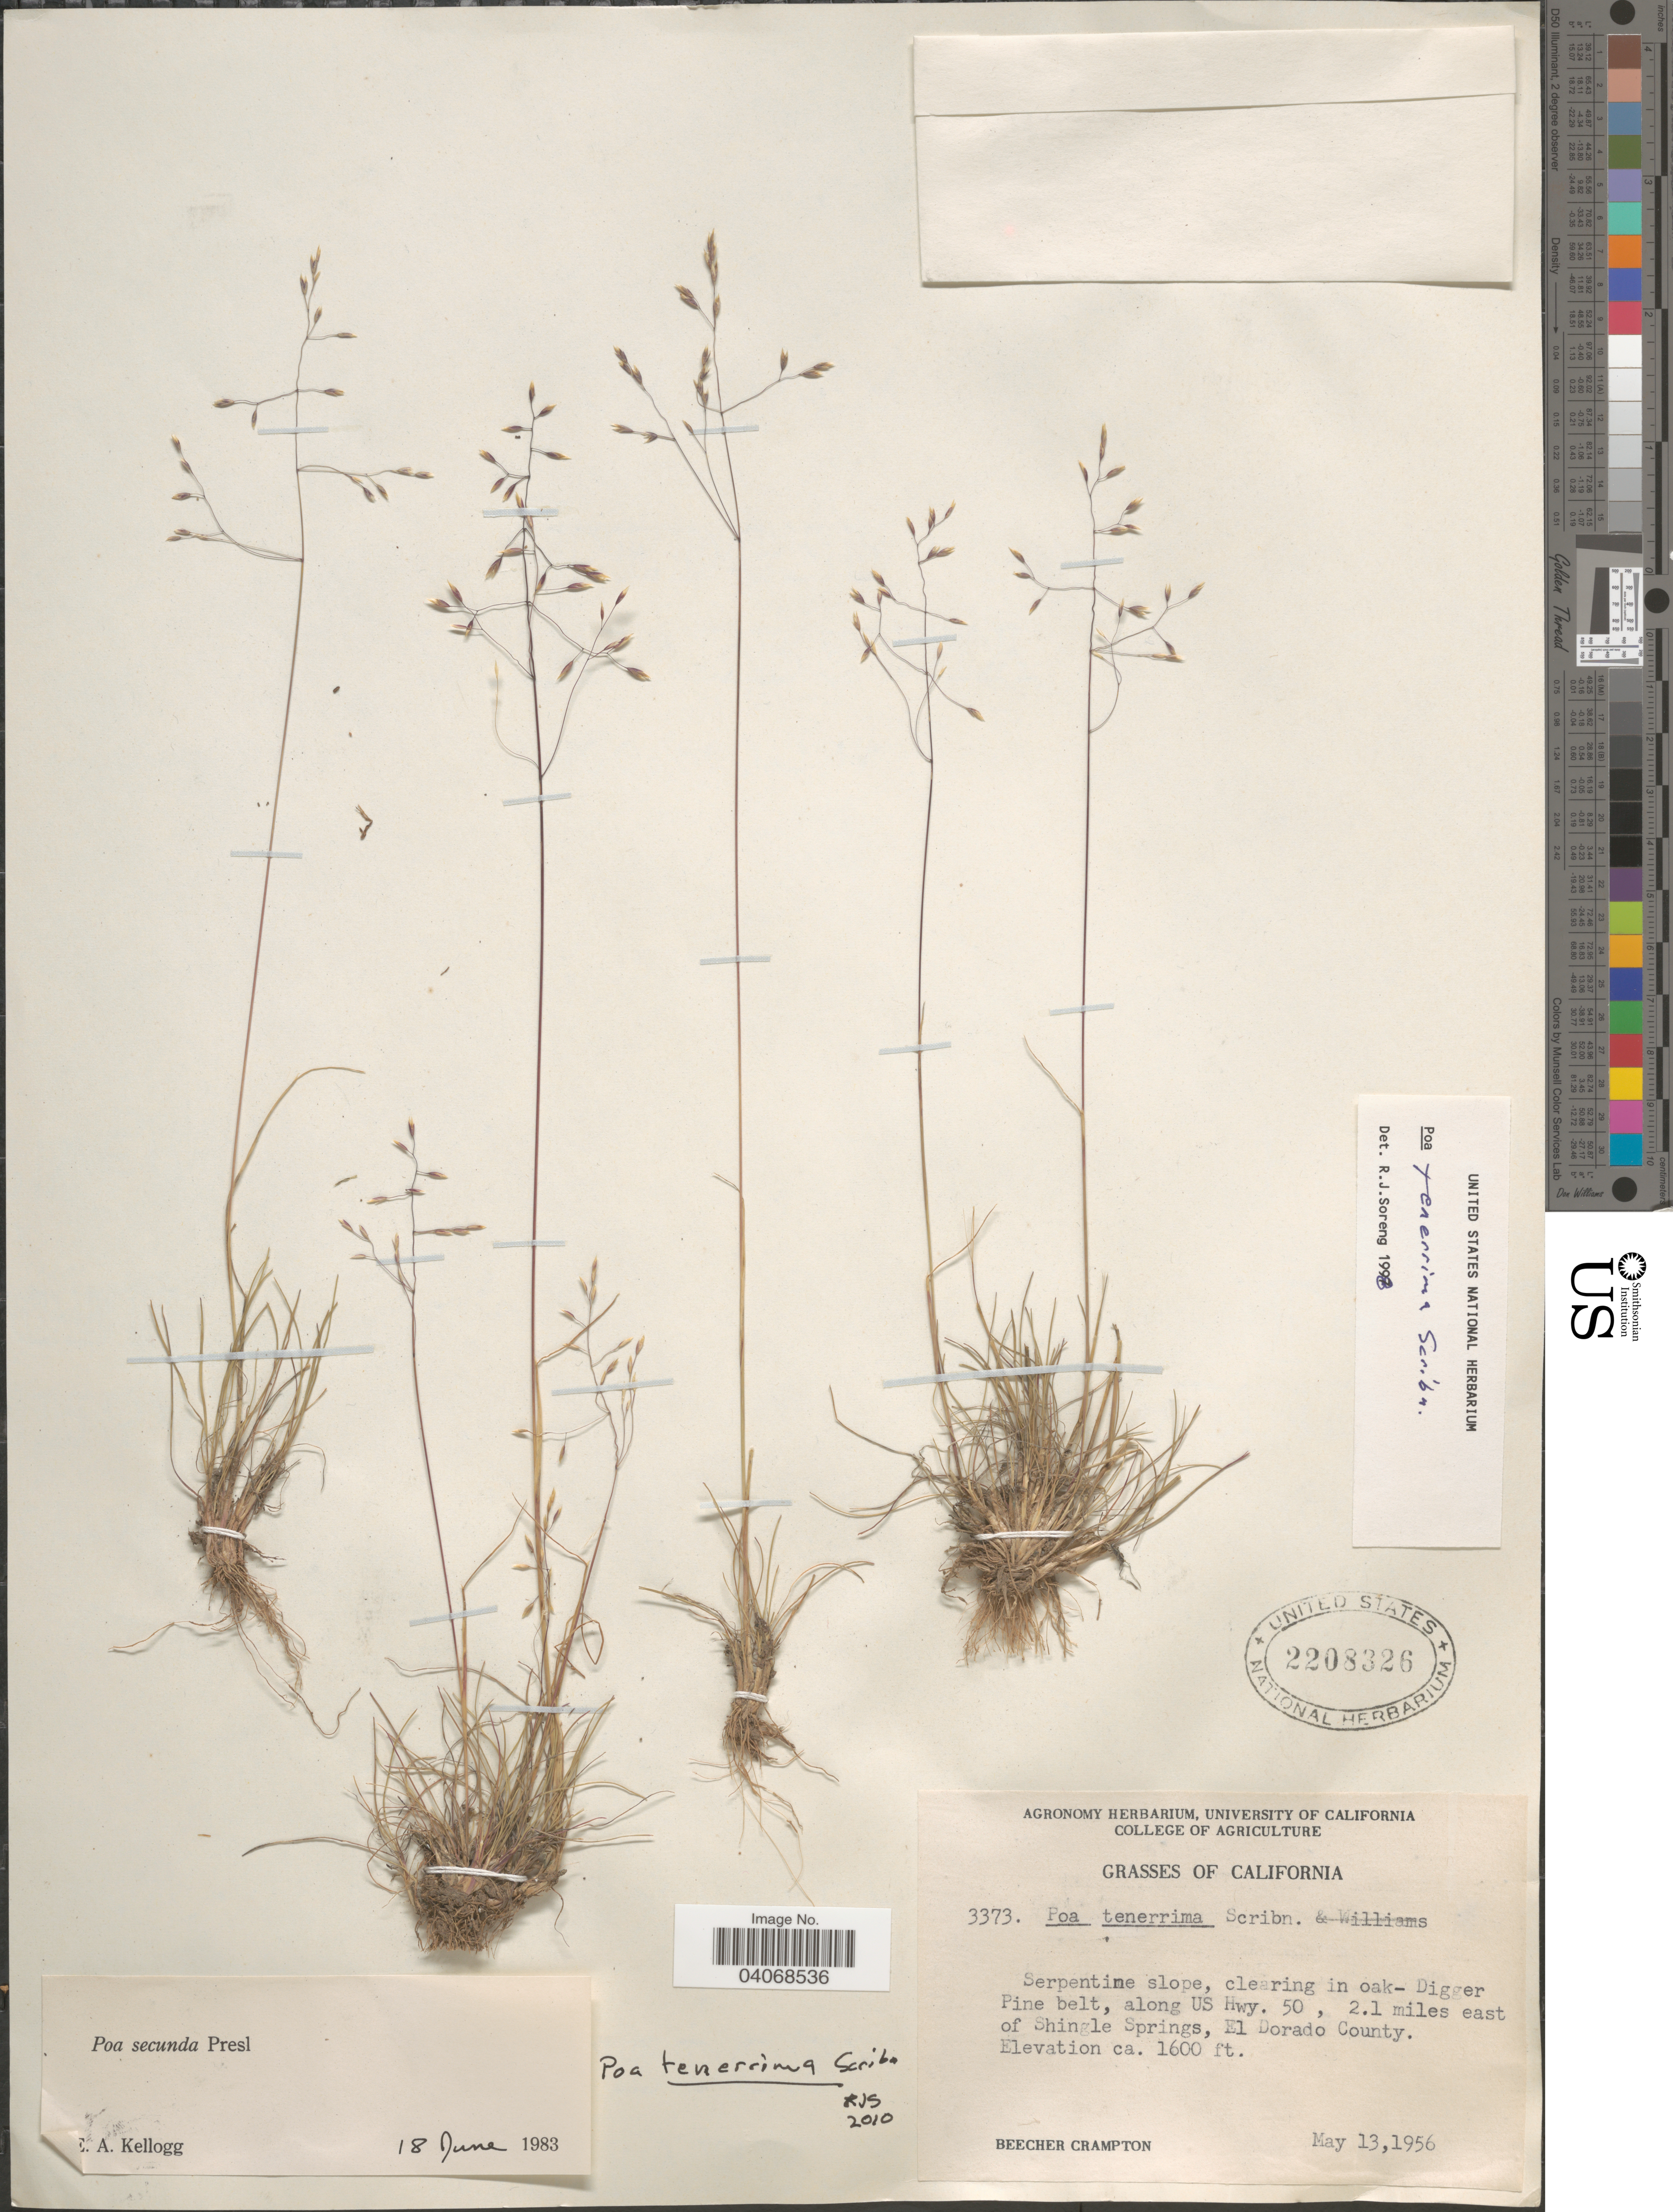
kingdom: Plantae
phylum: Tracheophyta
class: Liliopsida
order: Poales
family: Poaceae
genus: Poa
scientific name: Poa tenerrima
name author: Scribn.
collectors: B. Crampton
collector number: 3373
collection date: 1956-05-13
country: United States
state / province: California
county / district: El Dorado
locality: Serpentine slope, clearing in oak-Digger Pine belt, along US Hwy. 50, 2.1 miles east of Shingle Springs, El Dorado County.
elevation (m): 488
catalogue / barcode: US 2208326